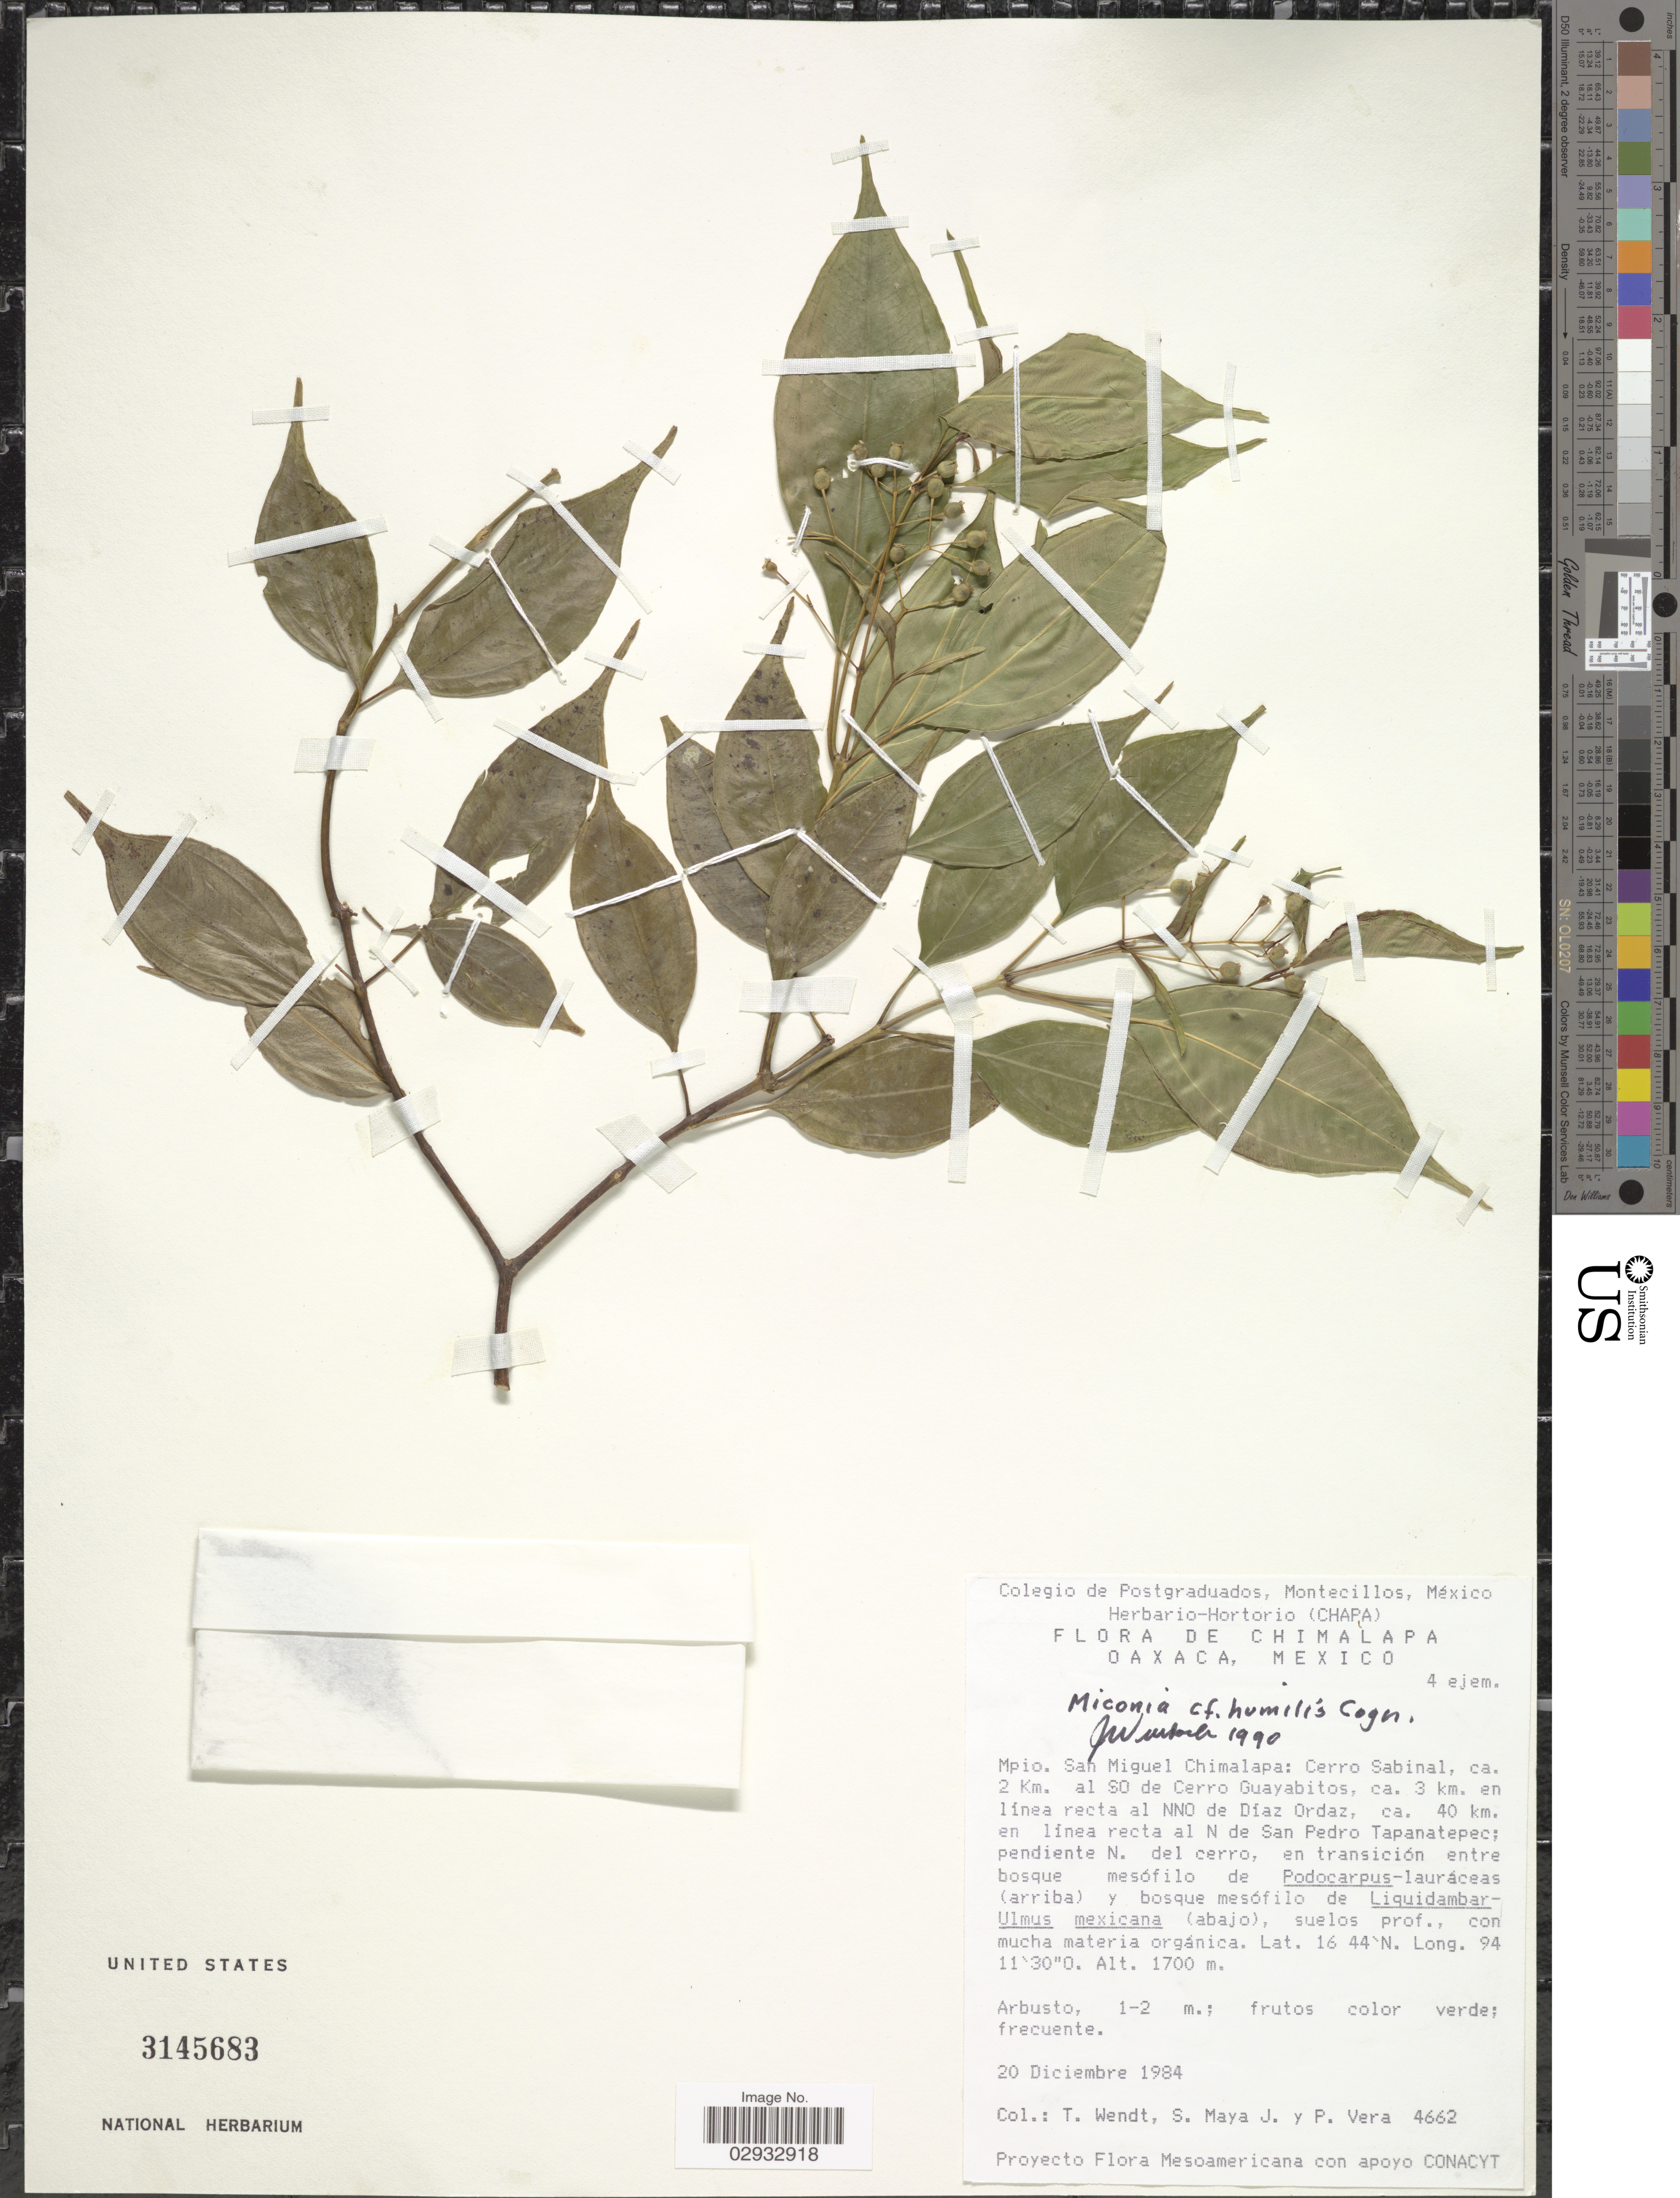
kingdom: Plantae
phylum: Tracheophyta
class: Magnoliopsida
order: Myrtales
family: Melastomataceae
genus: Miconia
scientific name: Miconia humilis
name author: Cogn.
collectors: T. L. Wendt, S. Maya J. & P. Vera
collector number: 4662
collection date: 1984-12-20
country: Mexico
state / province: Oaxaca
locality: Chimalapa Oaxaca. Mpio. San Miguel Chimalapa: Cerro Sabinal, ca. 2 Km. al SO de Cerro Guayabitos, ca. 3 km. en línea recta al NNO de Díaz Ordaz, ca. 40 km en línea recta al N de San Pedro Tapanatepec; pendiente N. del cerro.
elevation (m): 1700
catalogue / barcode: US 3145683